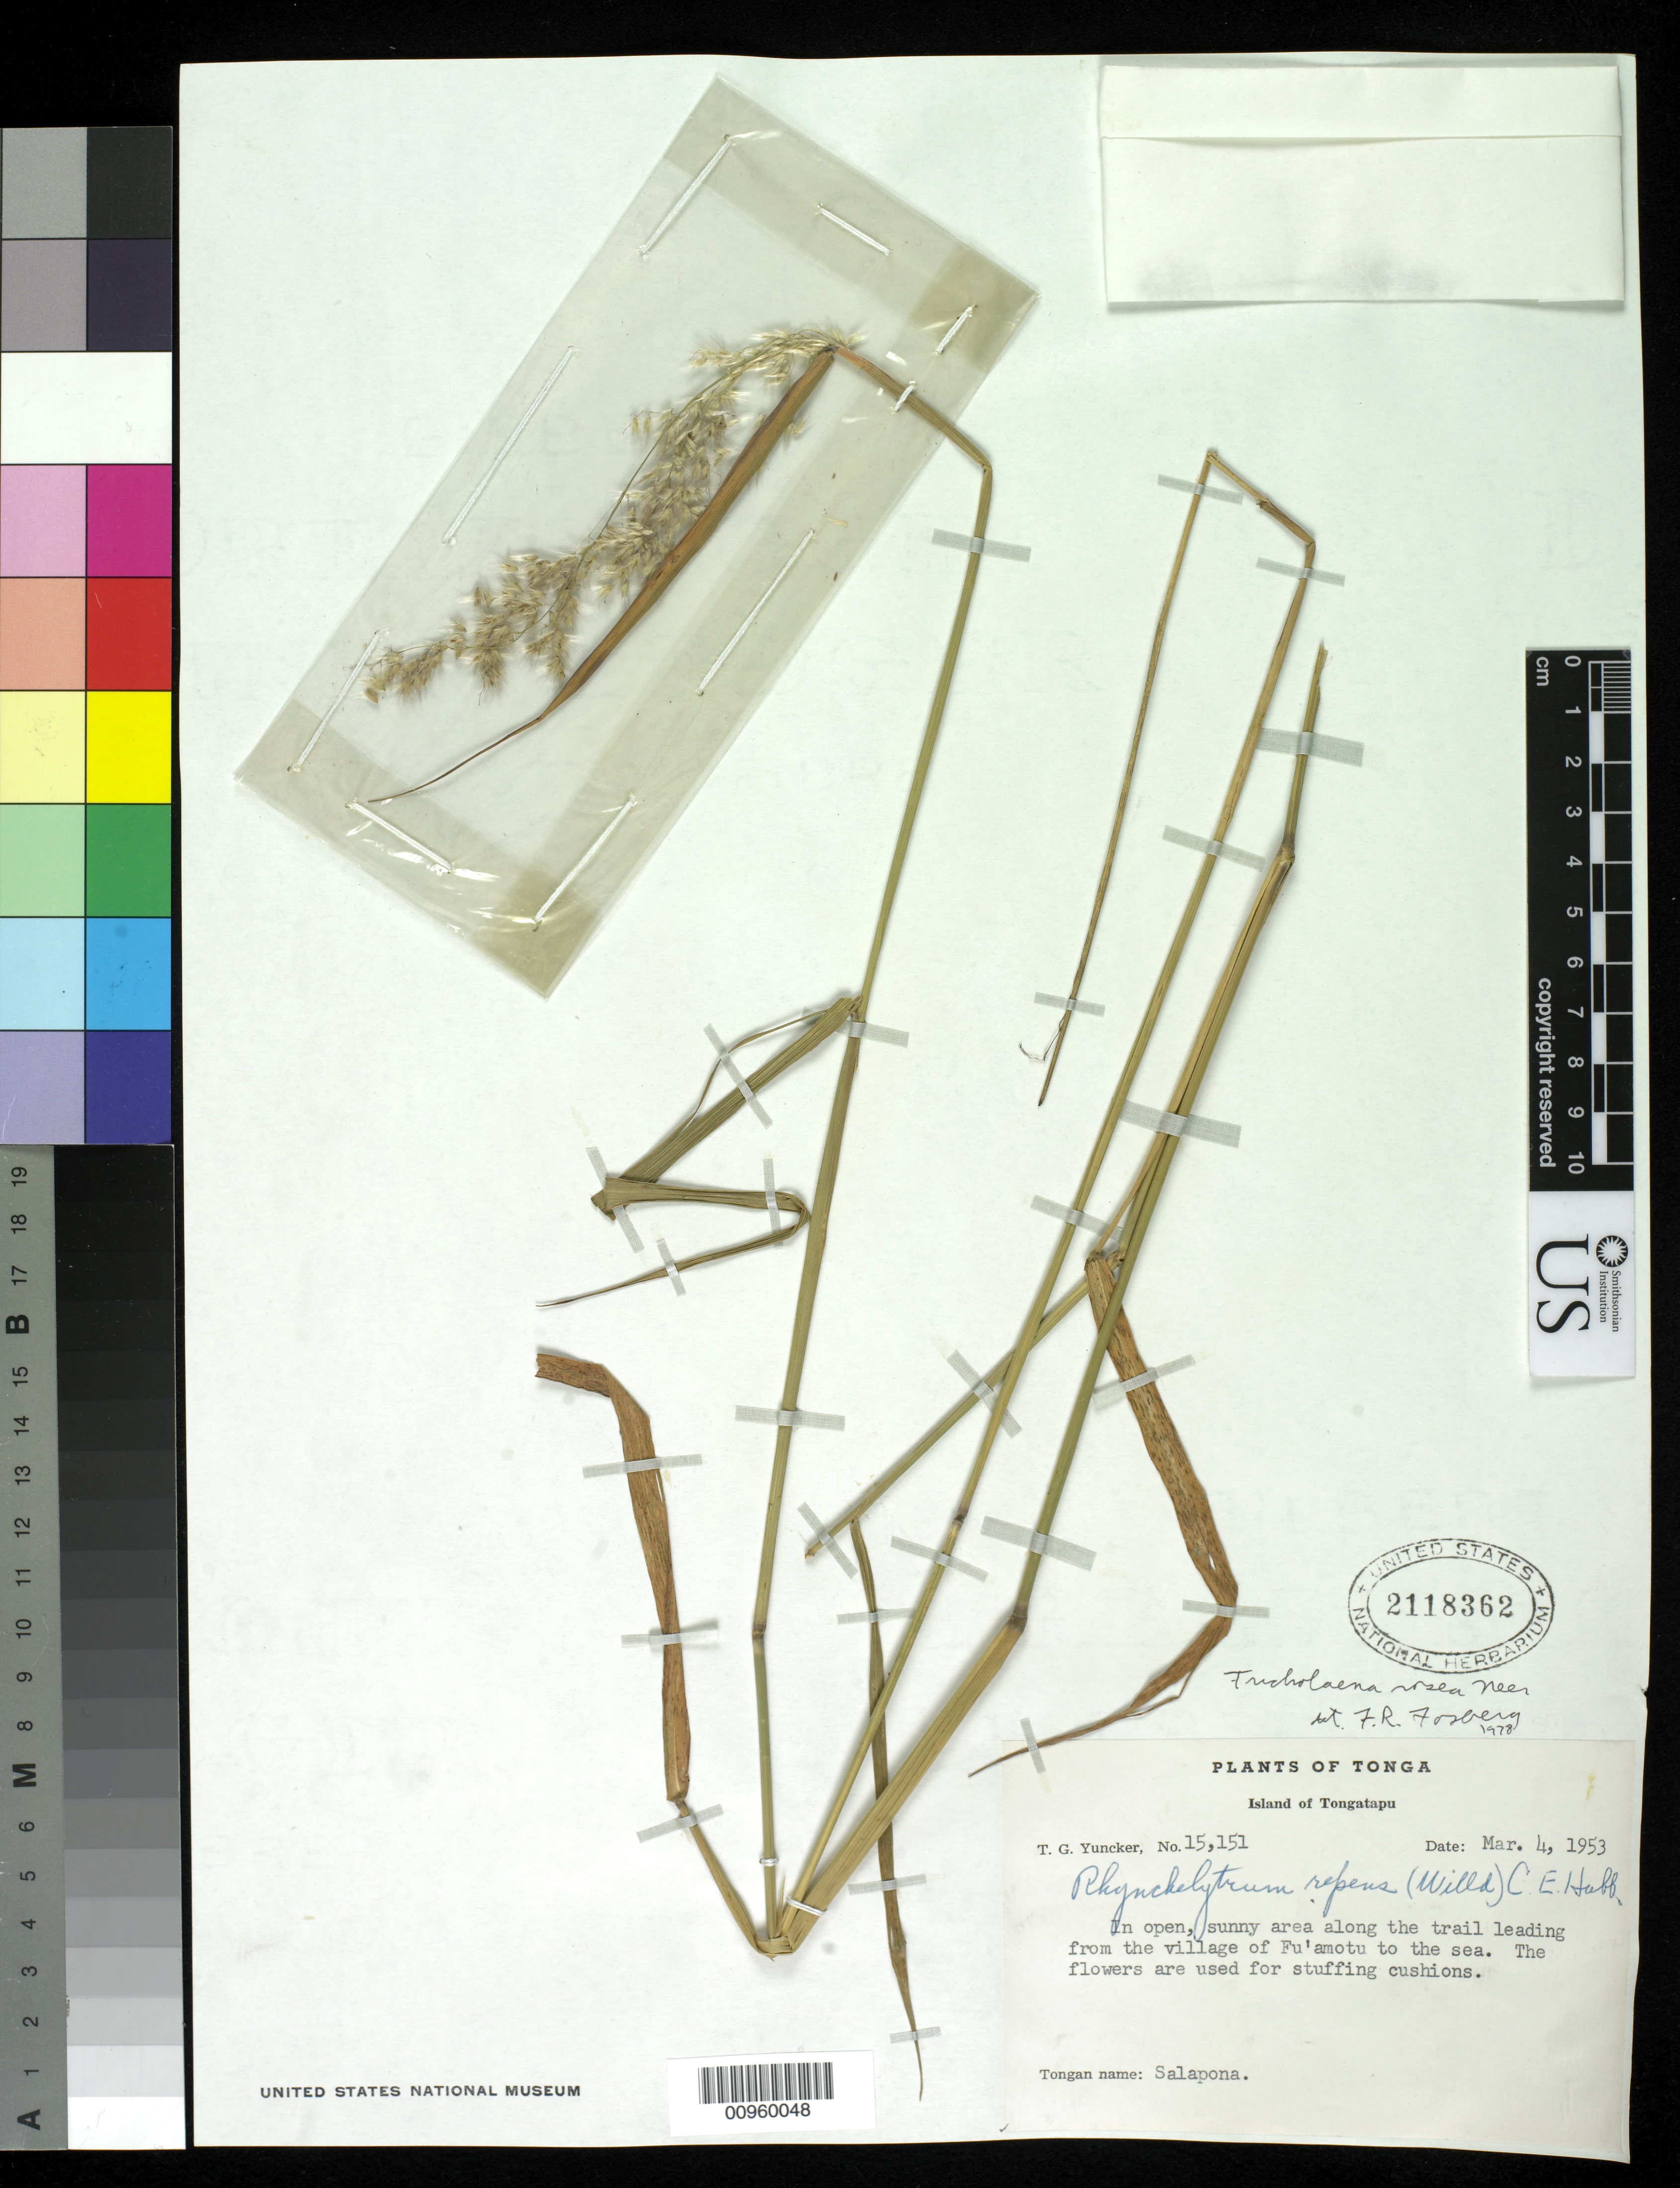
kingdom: Plantae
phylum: Tracheophyta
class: Liliopsida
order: Poales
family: Poaceae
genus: Melinis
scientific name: Melinis repens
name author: (Willd.) Zizka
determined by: Poaceae Reorganization Project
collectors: T. G. Yuncker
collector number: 15151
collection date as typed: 04 Mar 1953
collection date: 1953-03-04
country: Tonga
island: Tongatapu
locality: Along trail leading from the village of Fu'amotu to the sea.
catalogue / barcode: US 2118362